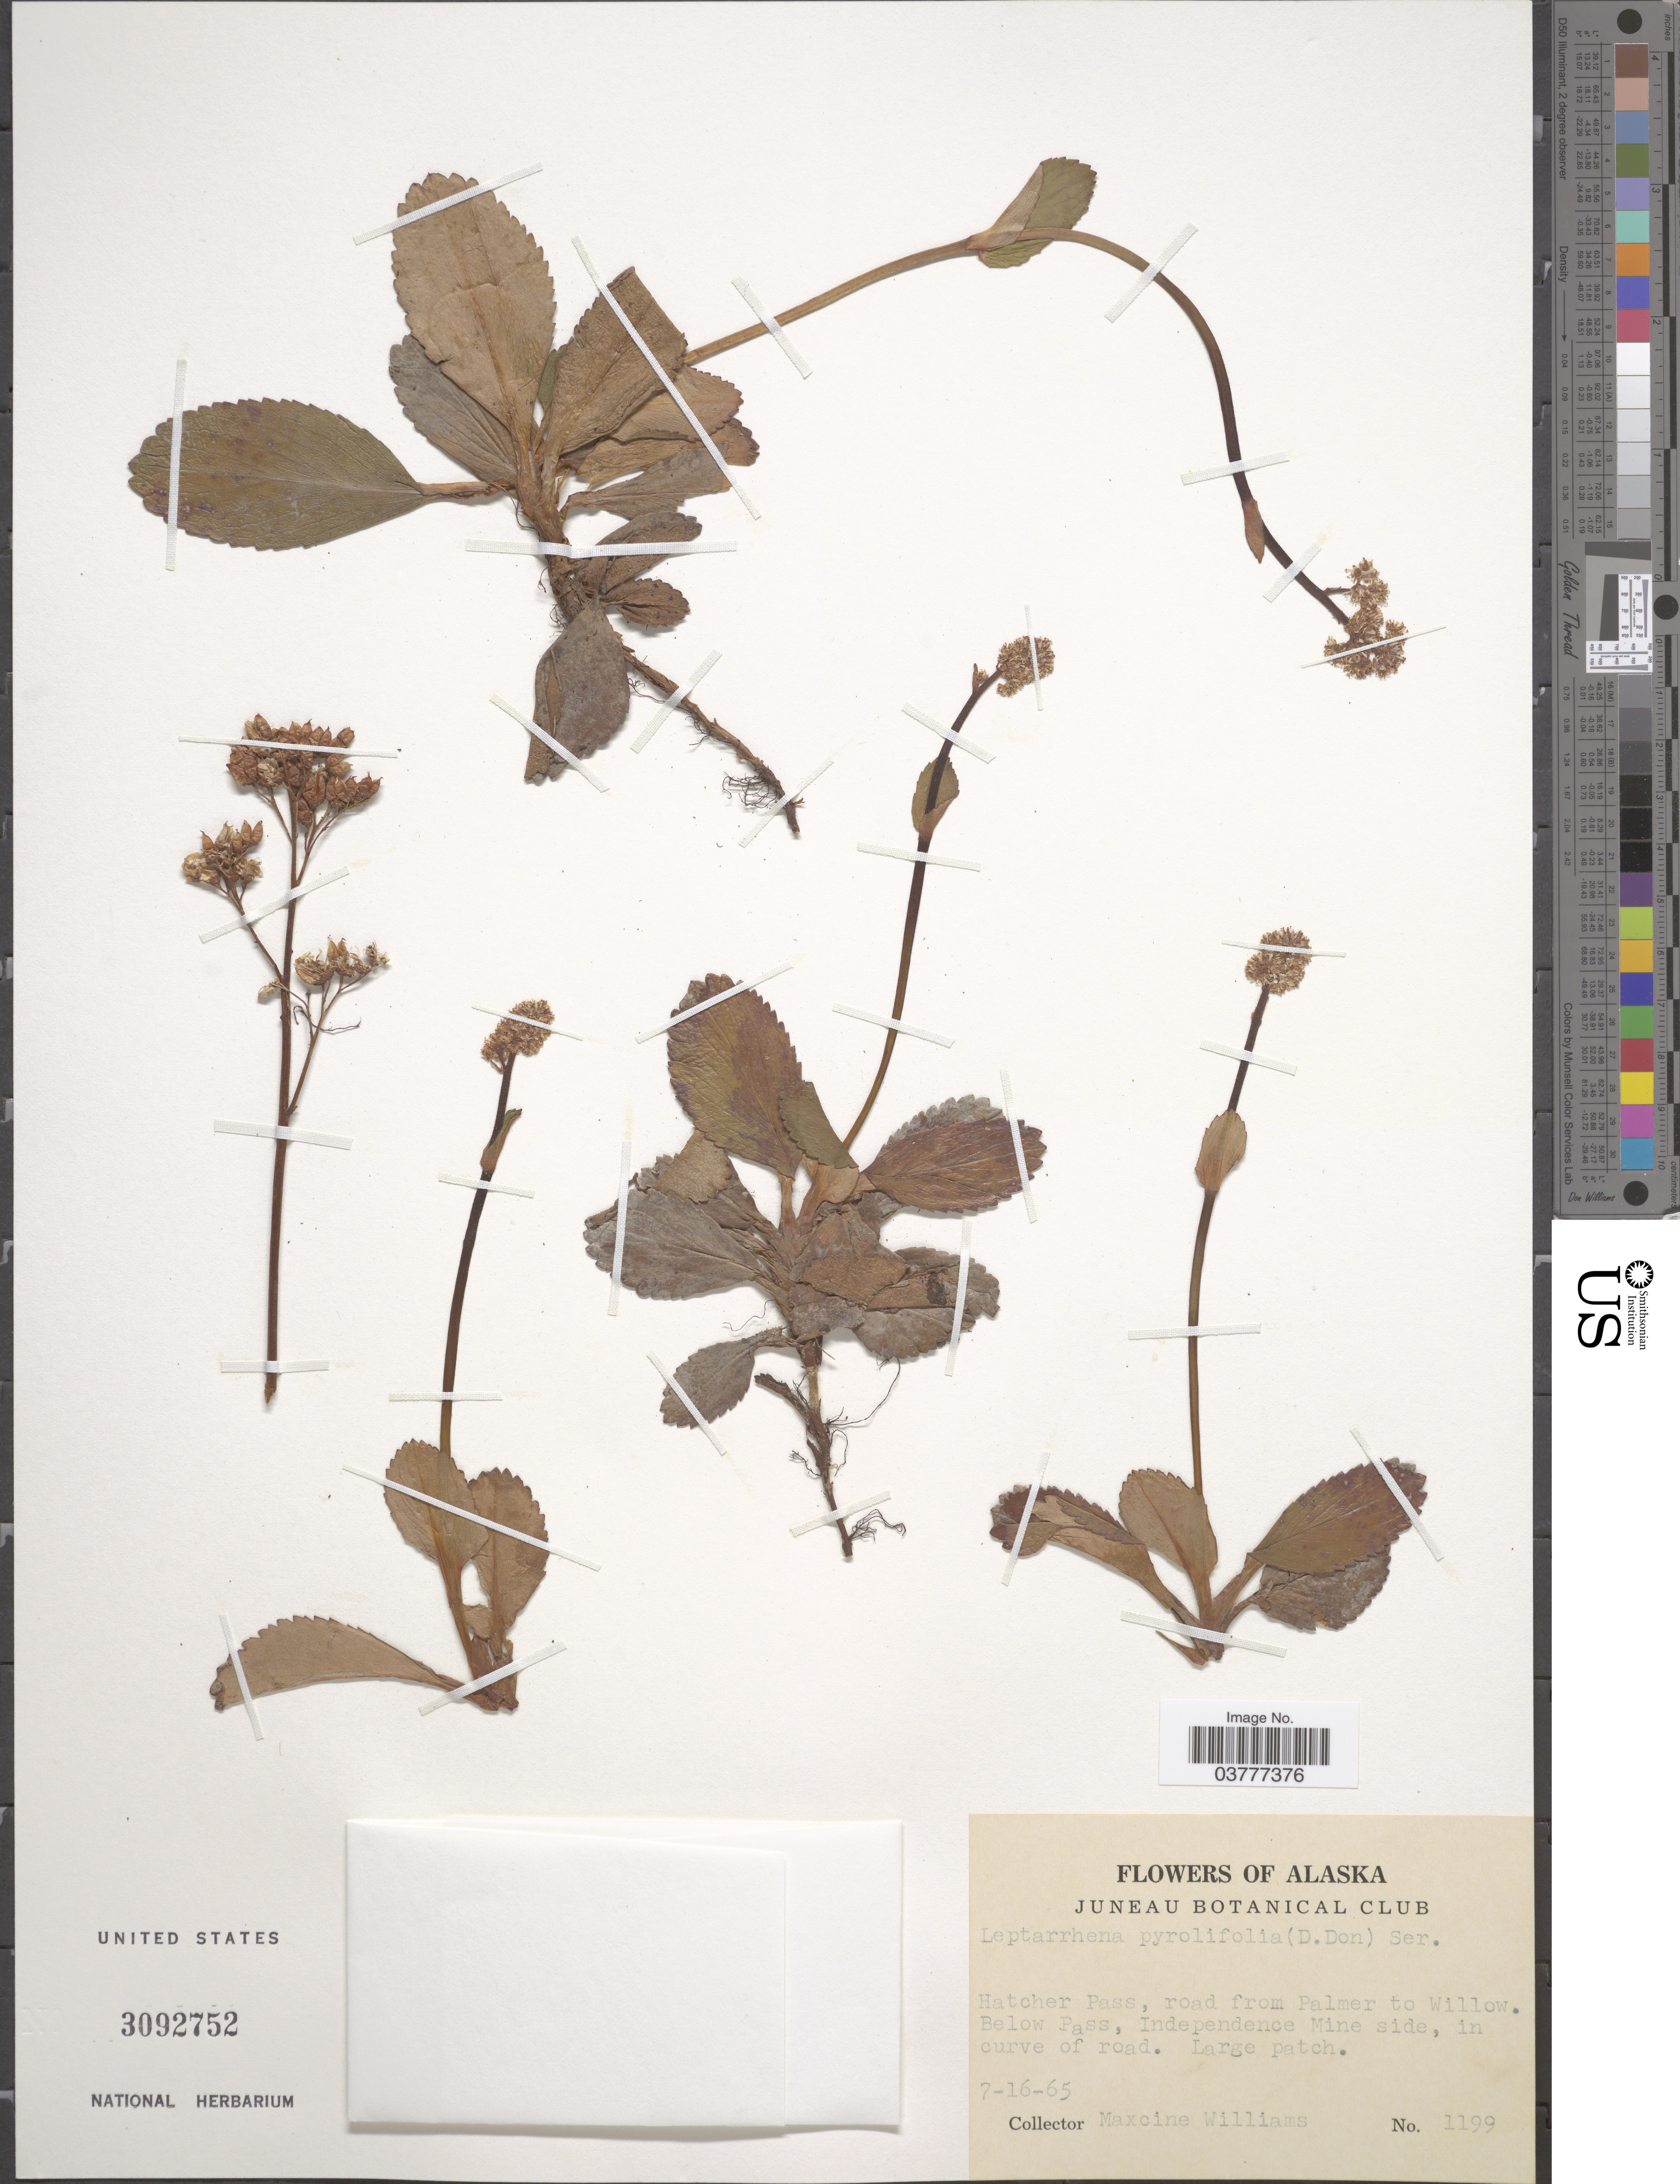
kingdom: Plantae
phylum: Tracheophyta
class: Magnoliopsida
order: Saxifragales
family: Saxifragaceae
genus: Leptarrhena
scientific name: Leptarrhena pyrolifolia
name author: (D. Don) Ser.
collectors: M. Williams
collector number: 1199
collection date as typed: Transcribed d/m/y: 16/7/65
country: United States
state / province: Alaska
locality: Hatcher Pass, road from Palmer to Willow. Below Pass, Independence Mine side, in curve of road.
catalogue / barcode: US 3092752